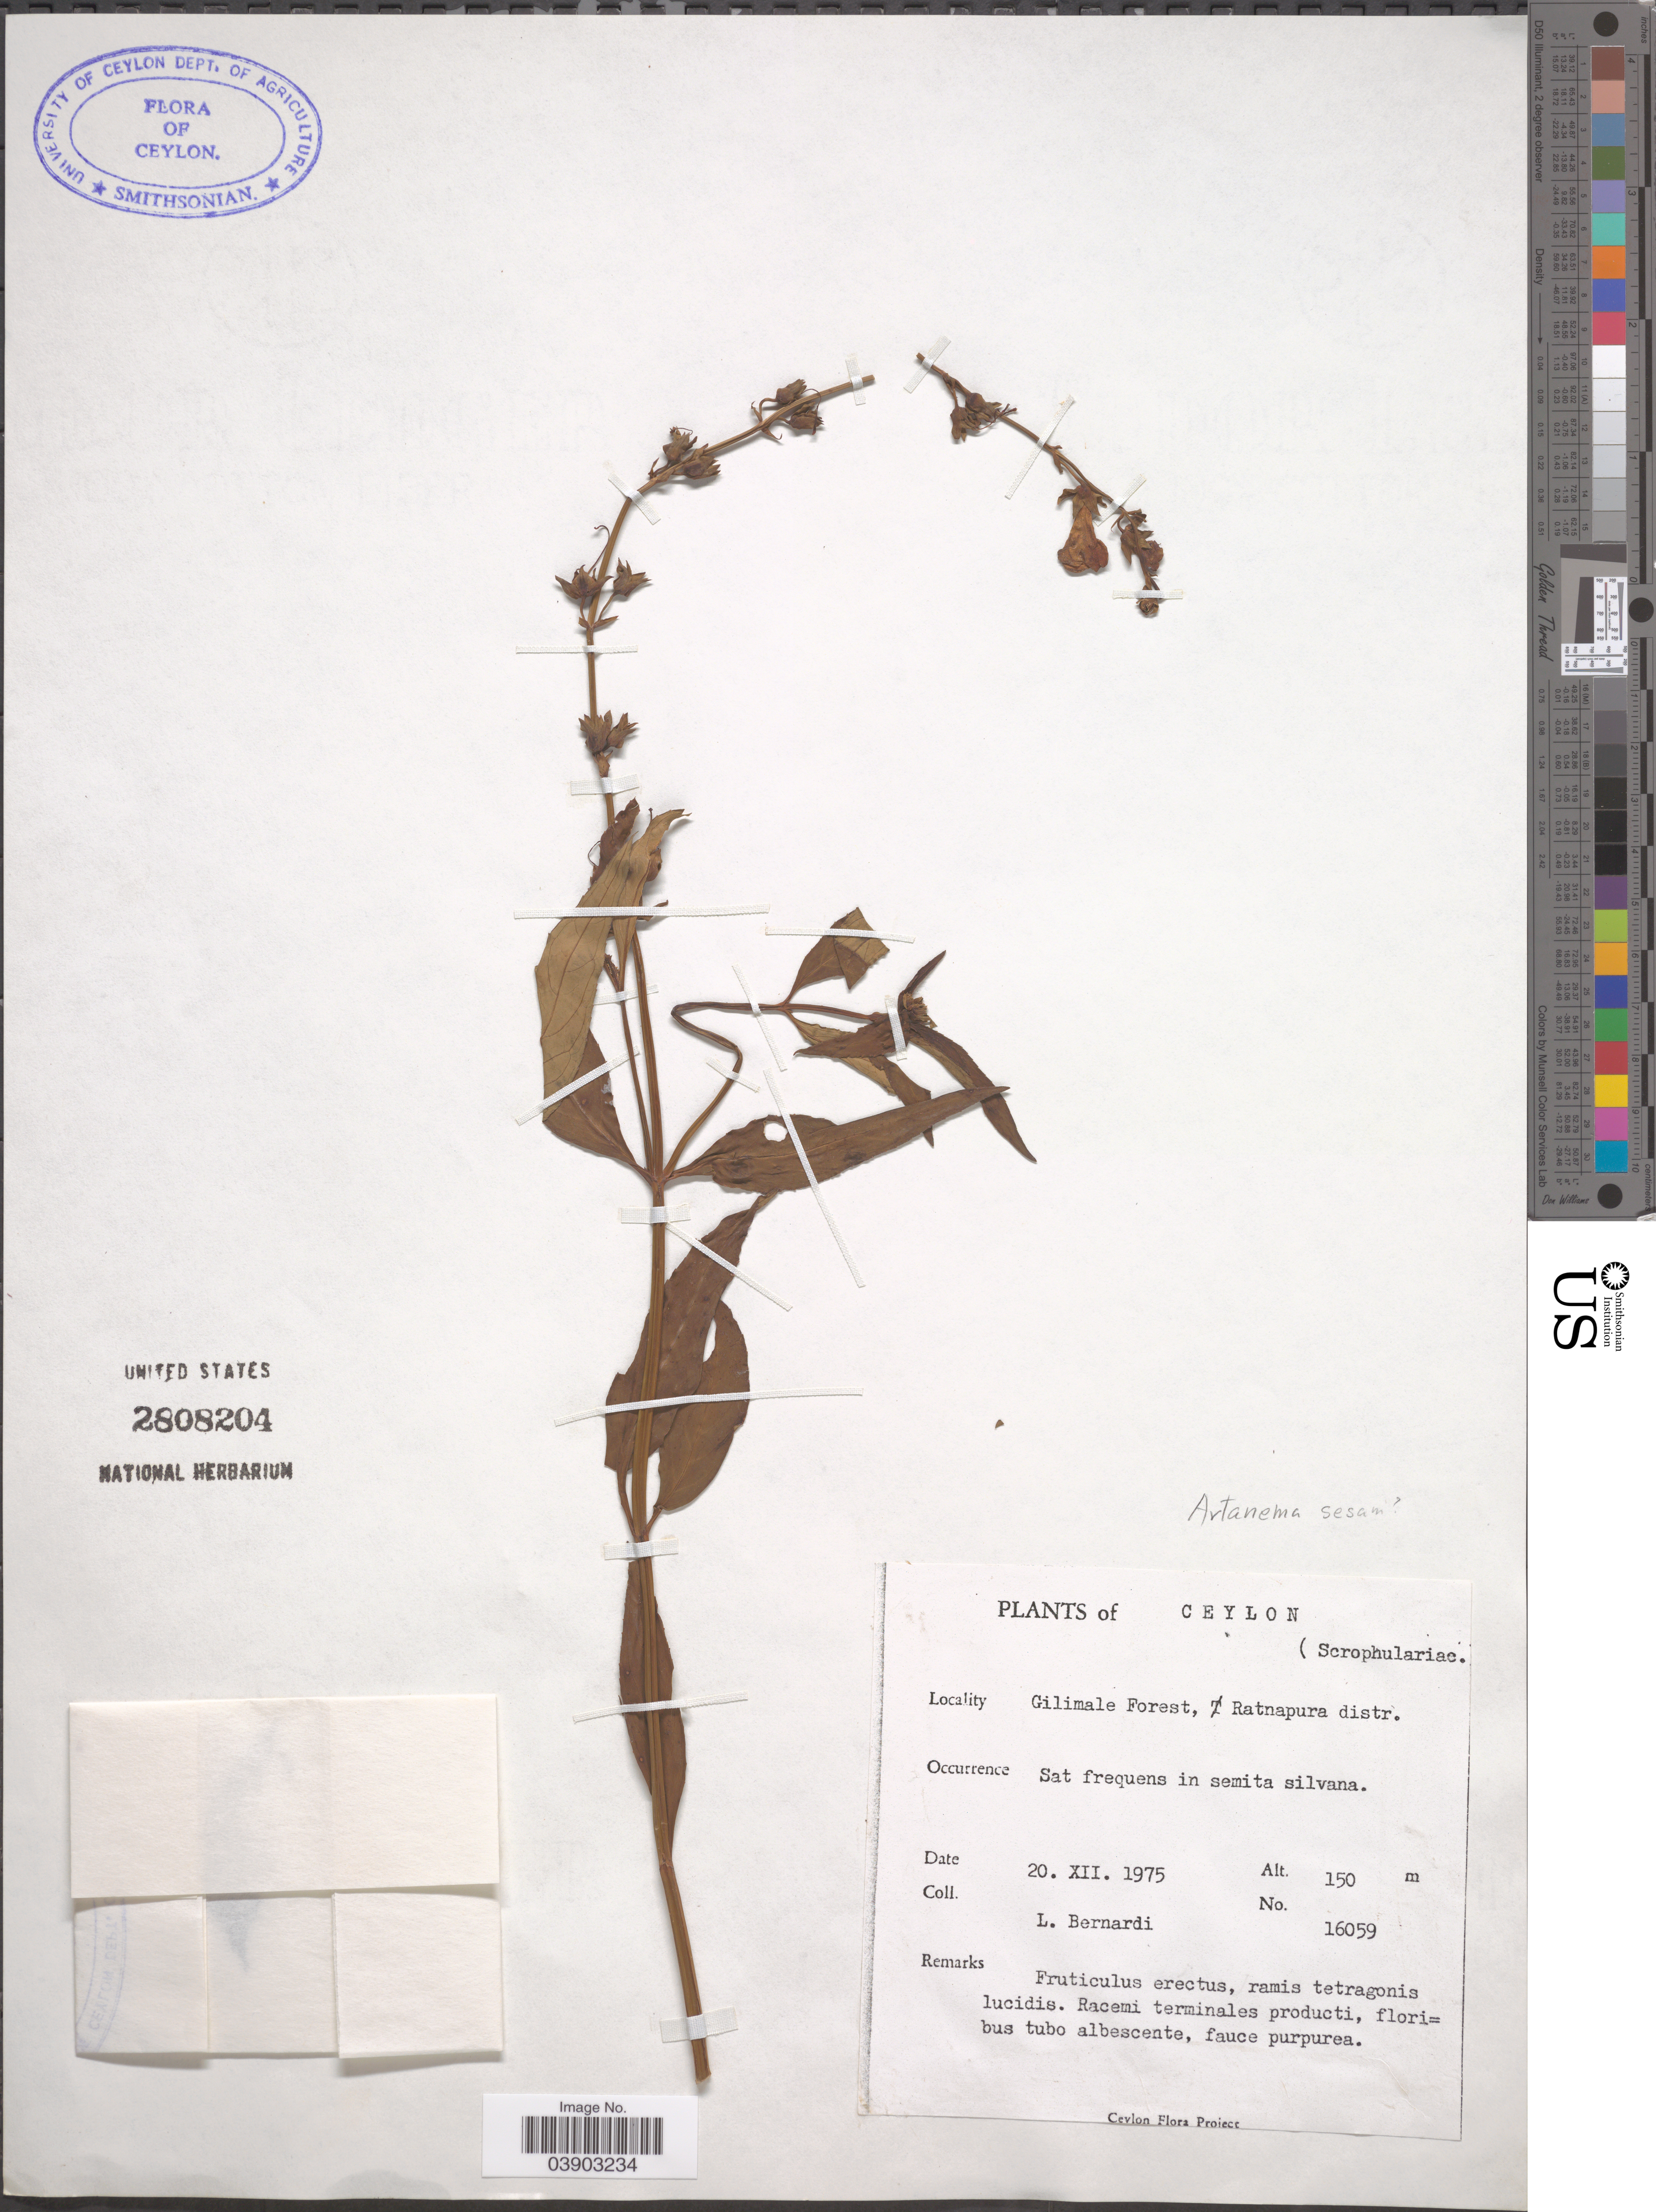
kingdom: Plantae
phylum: Tracheophyta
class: Magnoliopsida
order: Lamiales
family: Linderniaceae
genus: Artanema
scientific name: Artanema sp.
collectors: L. Bernardi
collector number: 16059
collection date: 1975-12-20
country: Sri Lanka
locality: Ceylon. Gilimale Forest, Ratnapura distr.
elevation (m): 150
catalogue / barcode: US 2808204